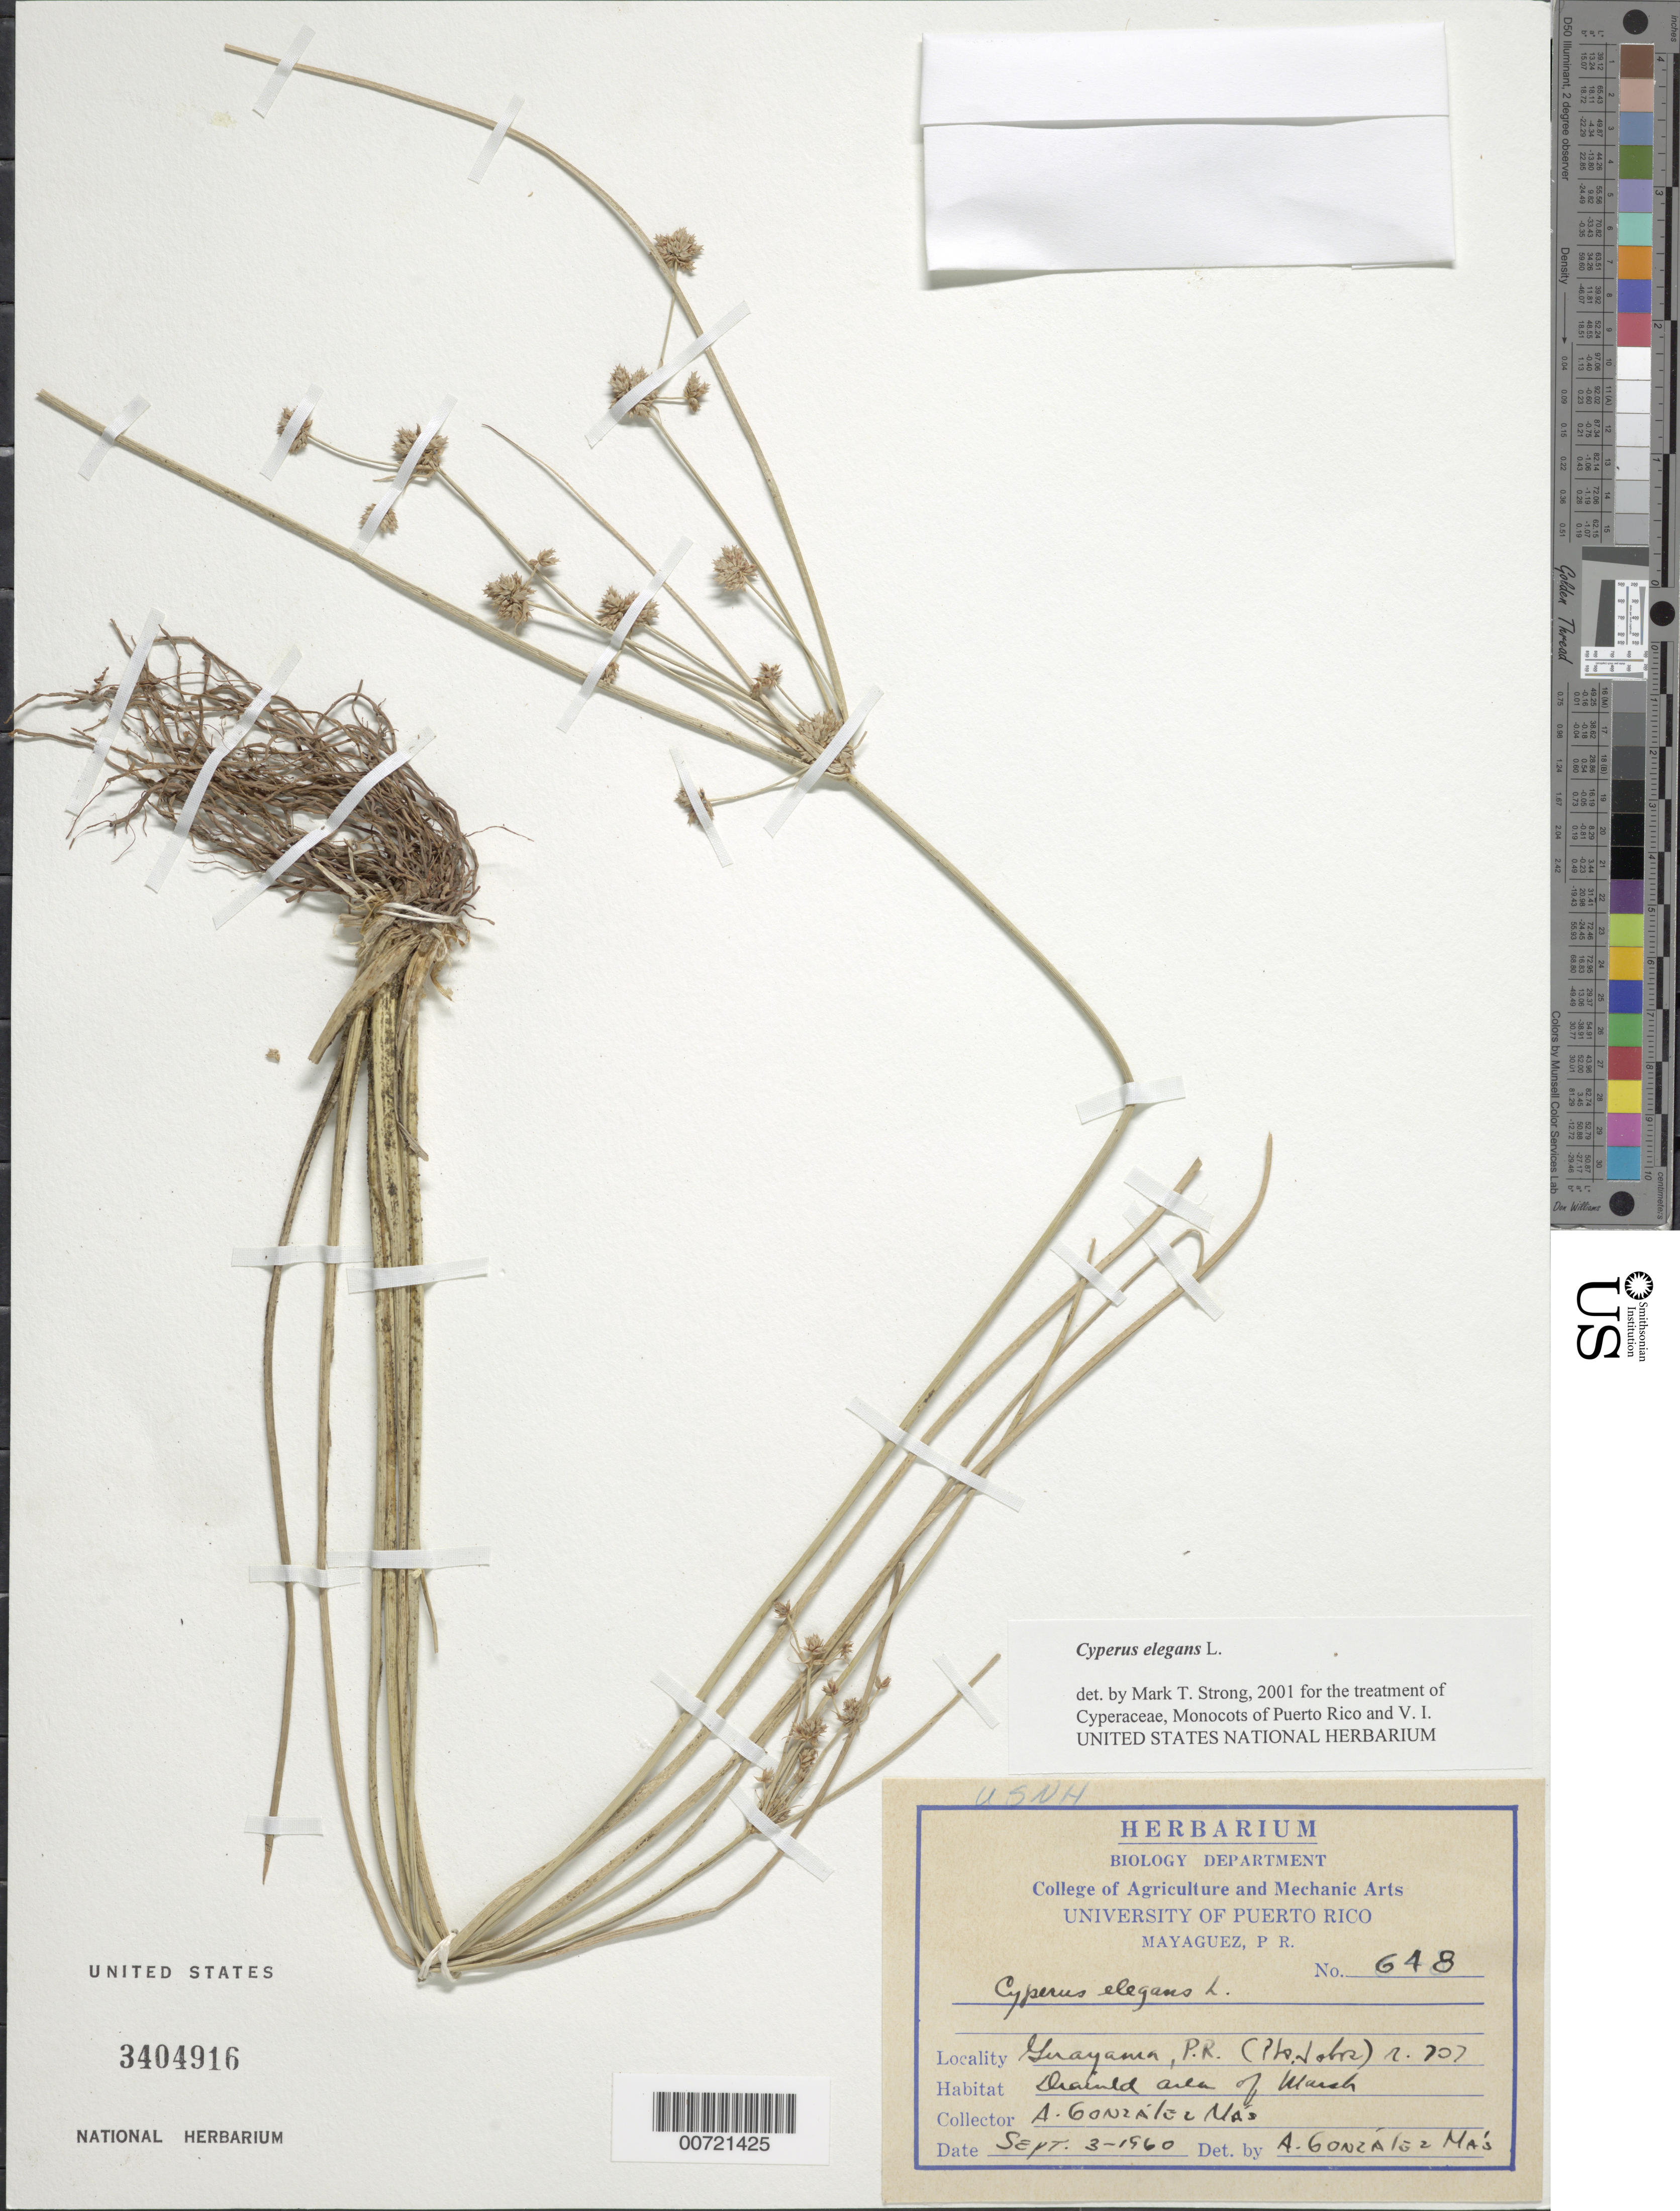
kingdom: Plantae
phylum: Tracheophyta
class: Liliopsida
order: Poales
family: Cyperaceae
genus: Cyperus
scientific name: Cyperus elegans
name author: L.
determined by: Strong, M. T., (US), Smithsonian Institution - National Museum of Natural History (UNITED STATES)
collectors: A. González Más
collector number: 648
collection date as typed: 03 Sep 1960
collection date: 1960-09-03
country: Puerto Rico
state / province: Guayama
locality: Guayama: Puerto Jobos, Rt. 707.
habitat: Drained area of marsh.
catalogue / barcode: US 3404916